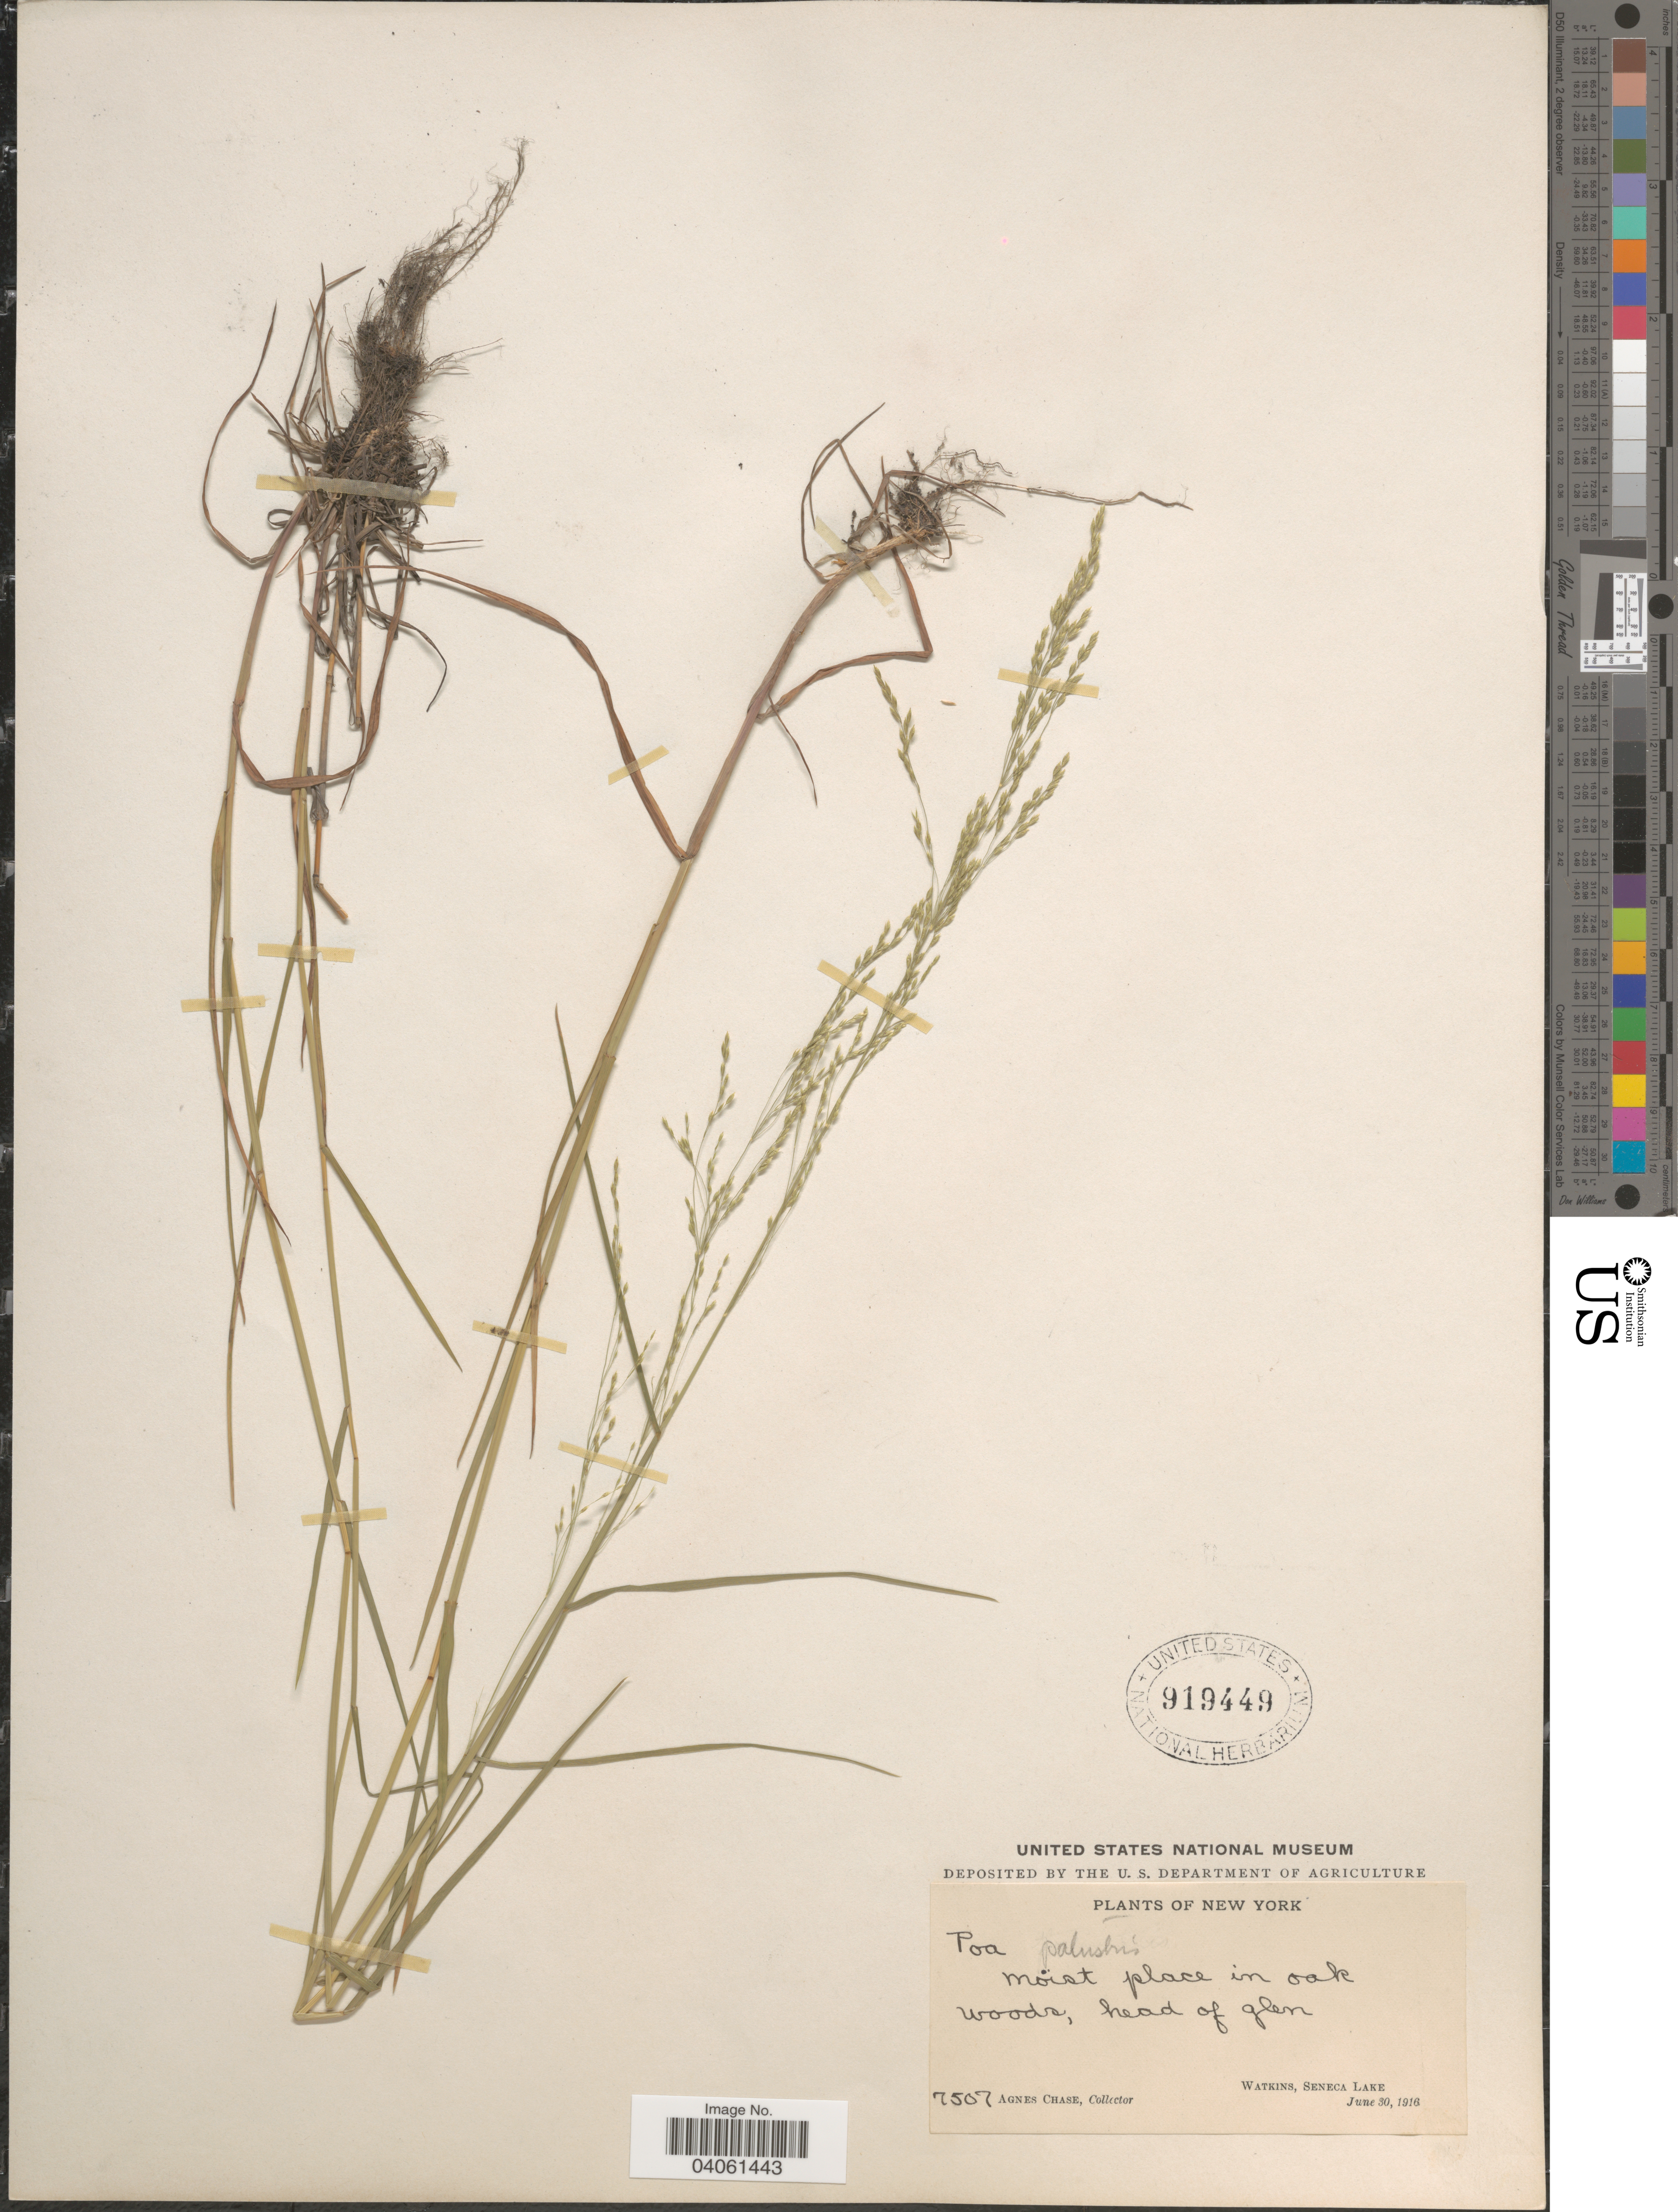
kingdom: Plantae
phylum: Tracheophyta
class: Liliopsida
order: Poales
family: Poaceae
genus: Poa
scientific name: Poa palustris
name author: L.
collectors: A. Chase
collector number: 7507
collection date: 1916-06-30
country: United States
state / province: New York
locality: Head of glen. Watkins, Seneca Lake.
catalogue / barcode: US 919449